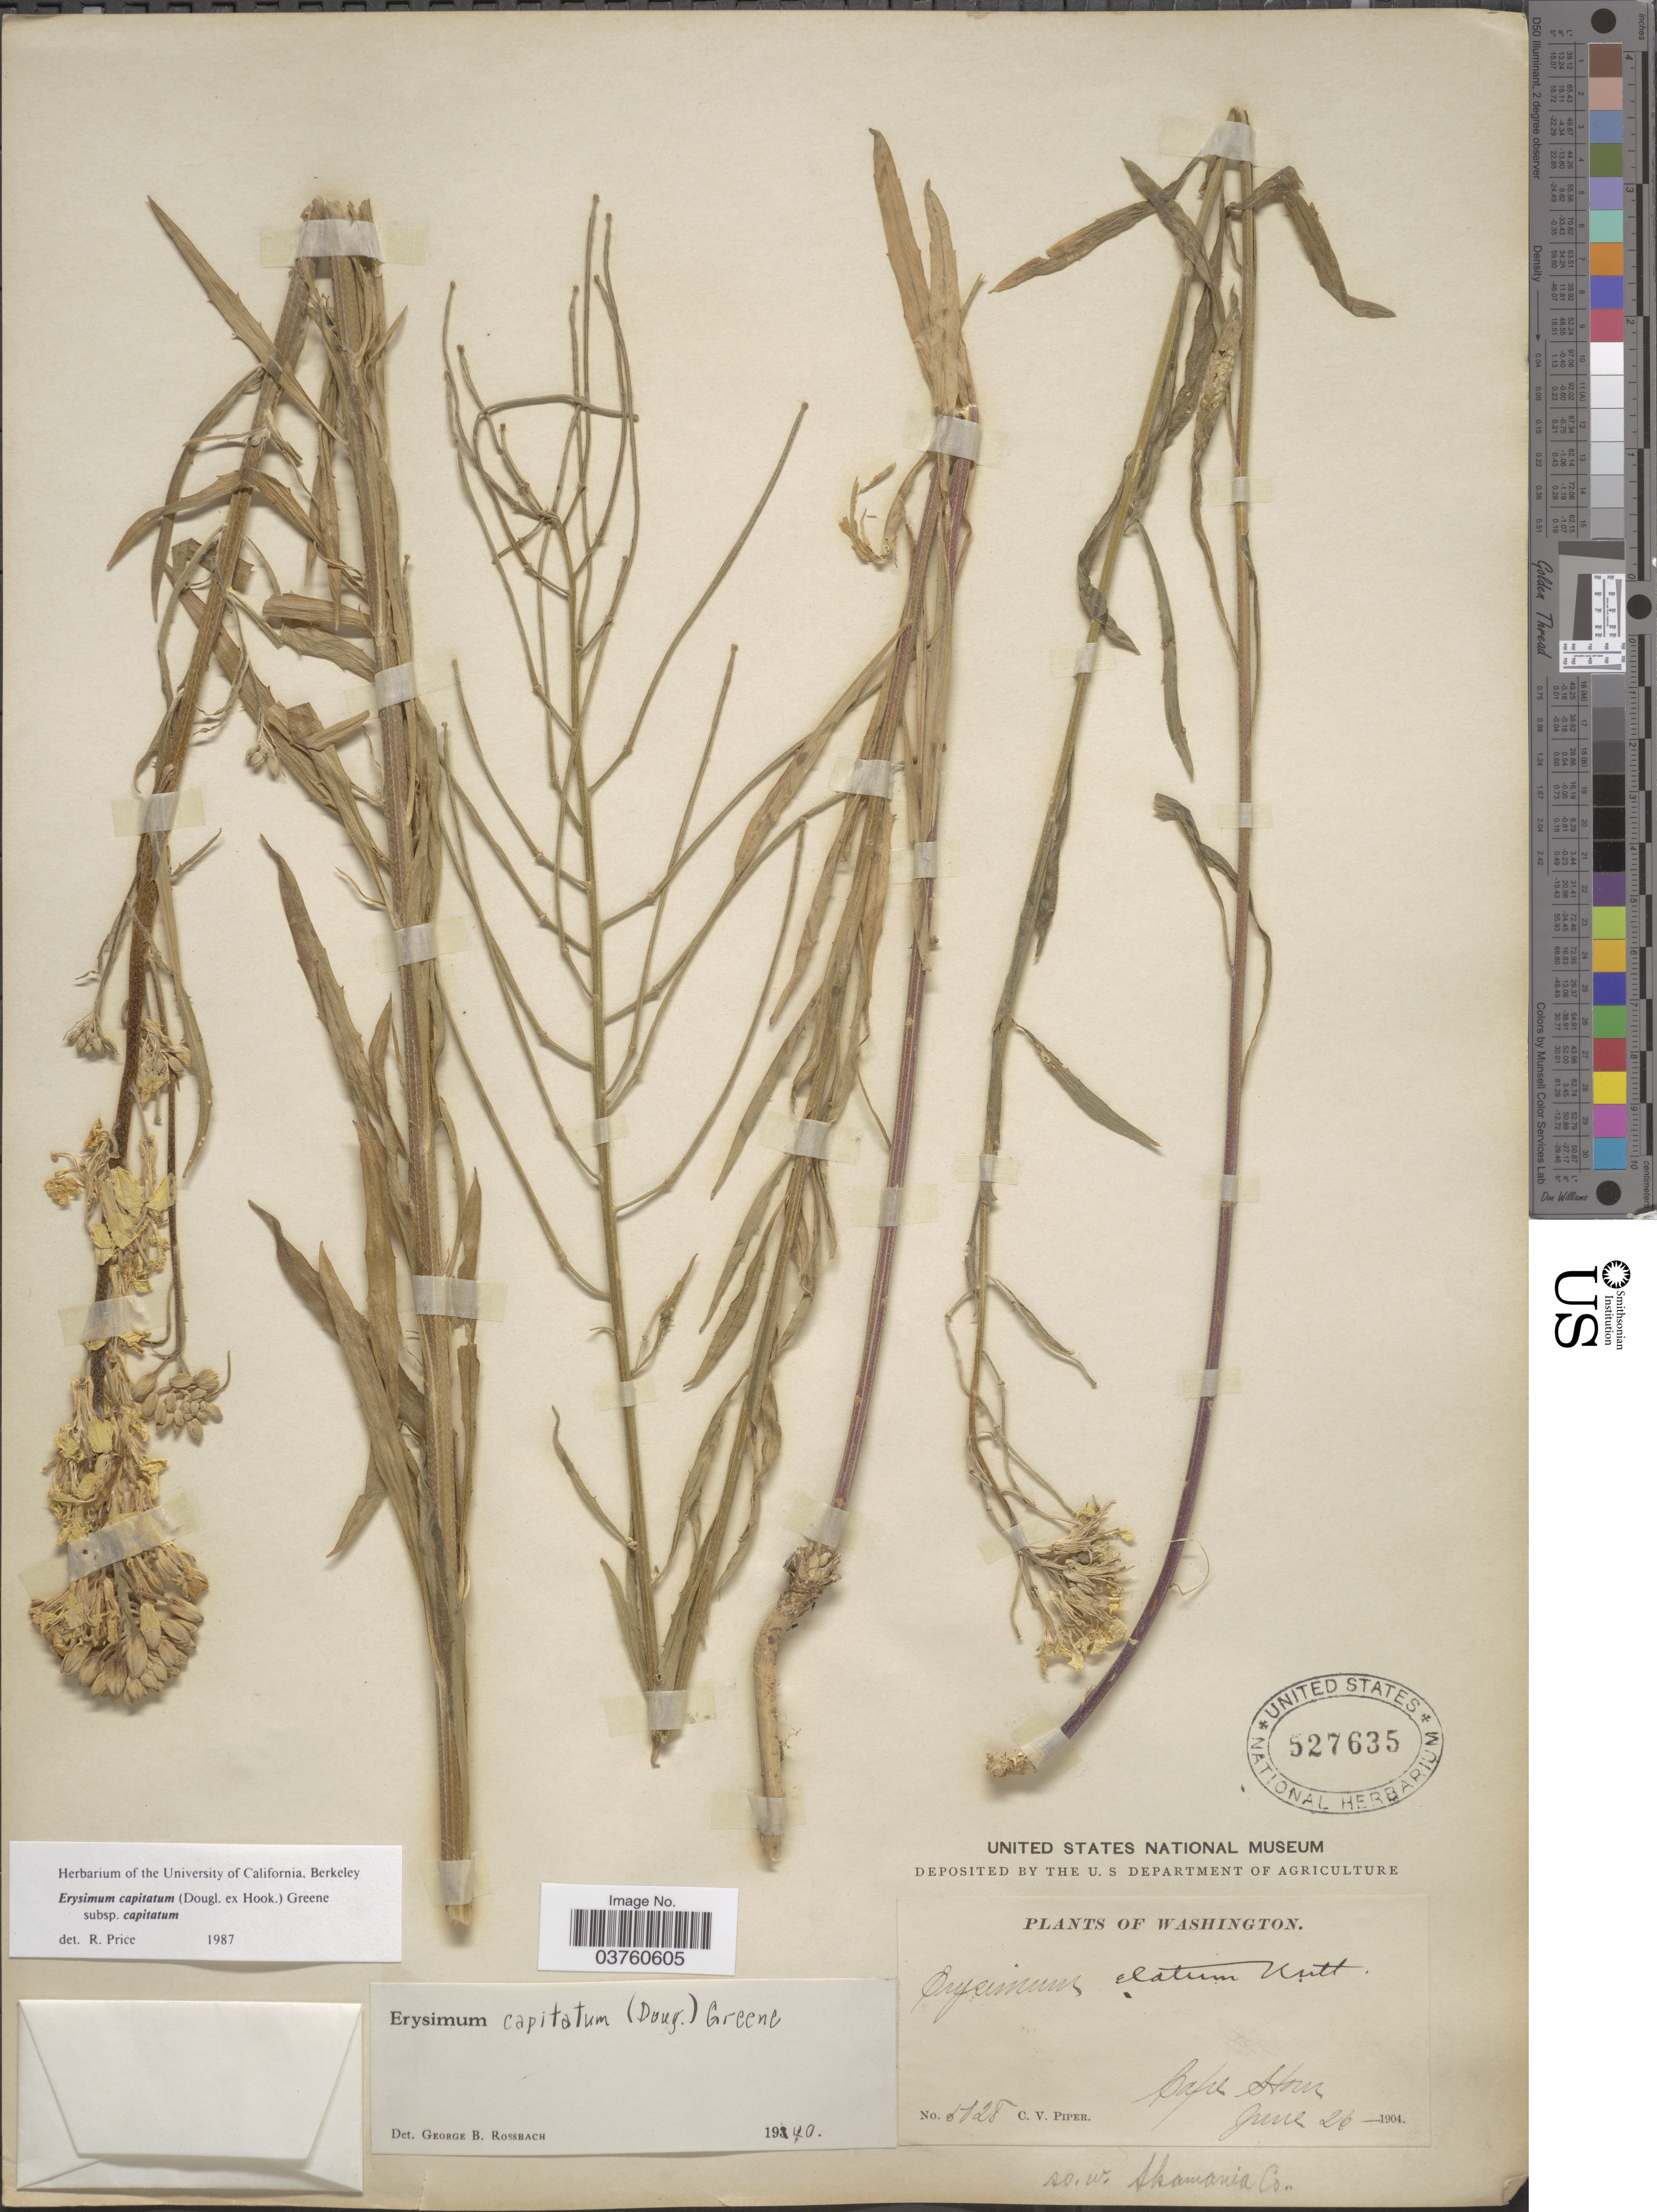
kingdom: Plantae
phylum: Tracheophyta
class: Magnoliopsida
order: Brassicales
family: Brassicaceae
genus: Erysimum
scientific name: Erysimum capitatum subsp. capitatum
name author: (Douglas ex Hook.) Greene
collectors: C. V. Piper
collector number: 5028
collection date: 1904-06-26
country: United States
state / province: Washington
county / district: Skamania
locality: Cape Horn. So. w. Skamania Co.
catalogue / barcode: US 527635